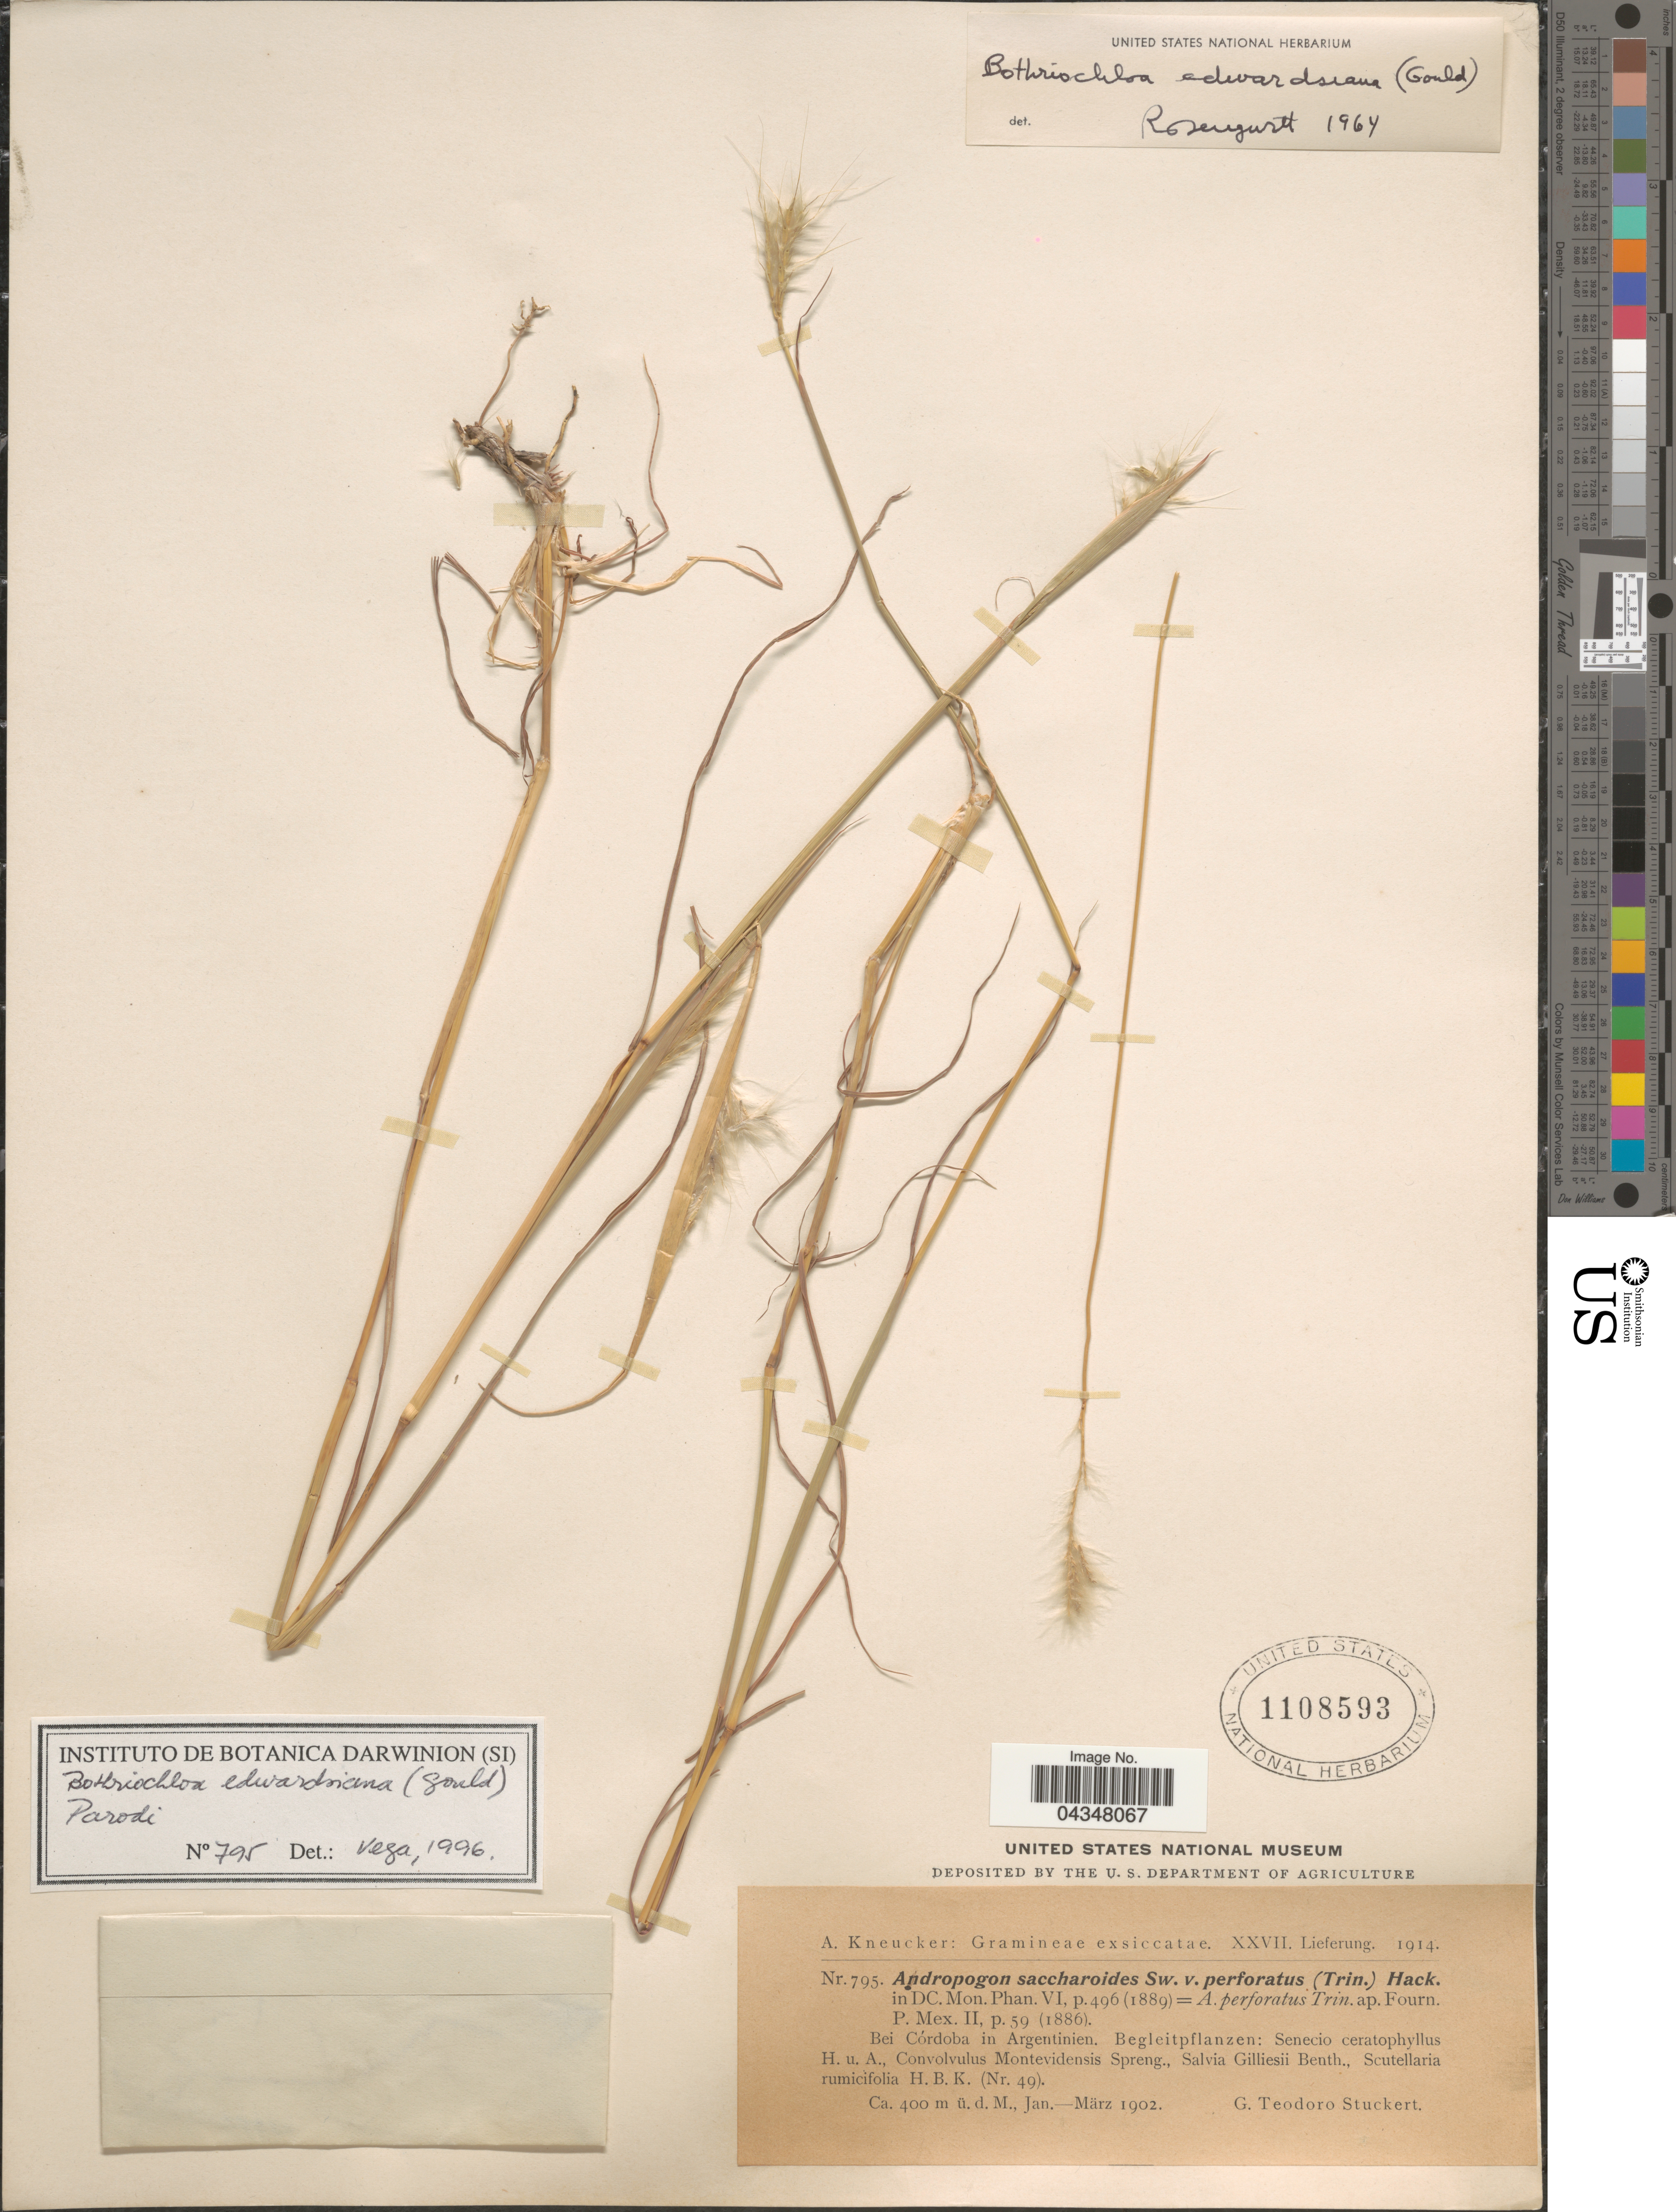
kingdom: Plantae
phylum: Tracheophyta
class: Liliopsida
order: Poales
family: Poaceae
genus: Bothriochloa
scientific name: Bothriochloa edwardsiana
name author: (Gould) Parodi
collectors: T. Stuckert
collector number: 795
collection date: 1902-01/1902-03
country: Argentina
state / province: Cordoba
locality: Bei Córdoba in Argentinien.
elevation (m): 400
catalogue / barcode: US 1108593